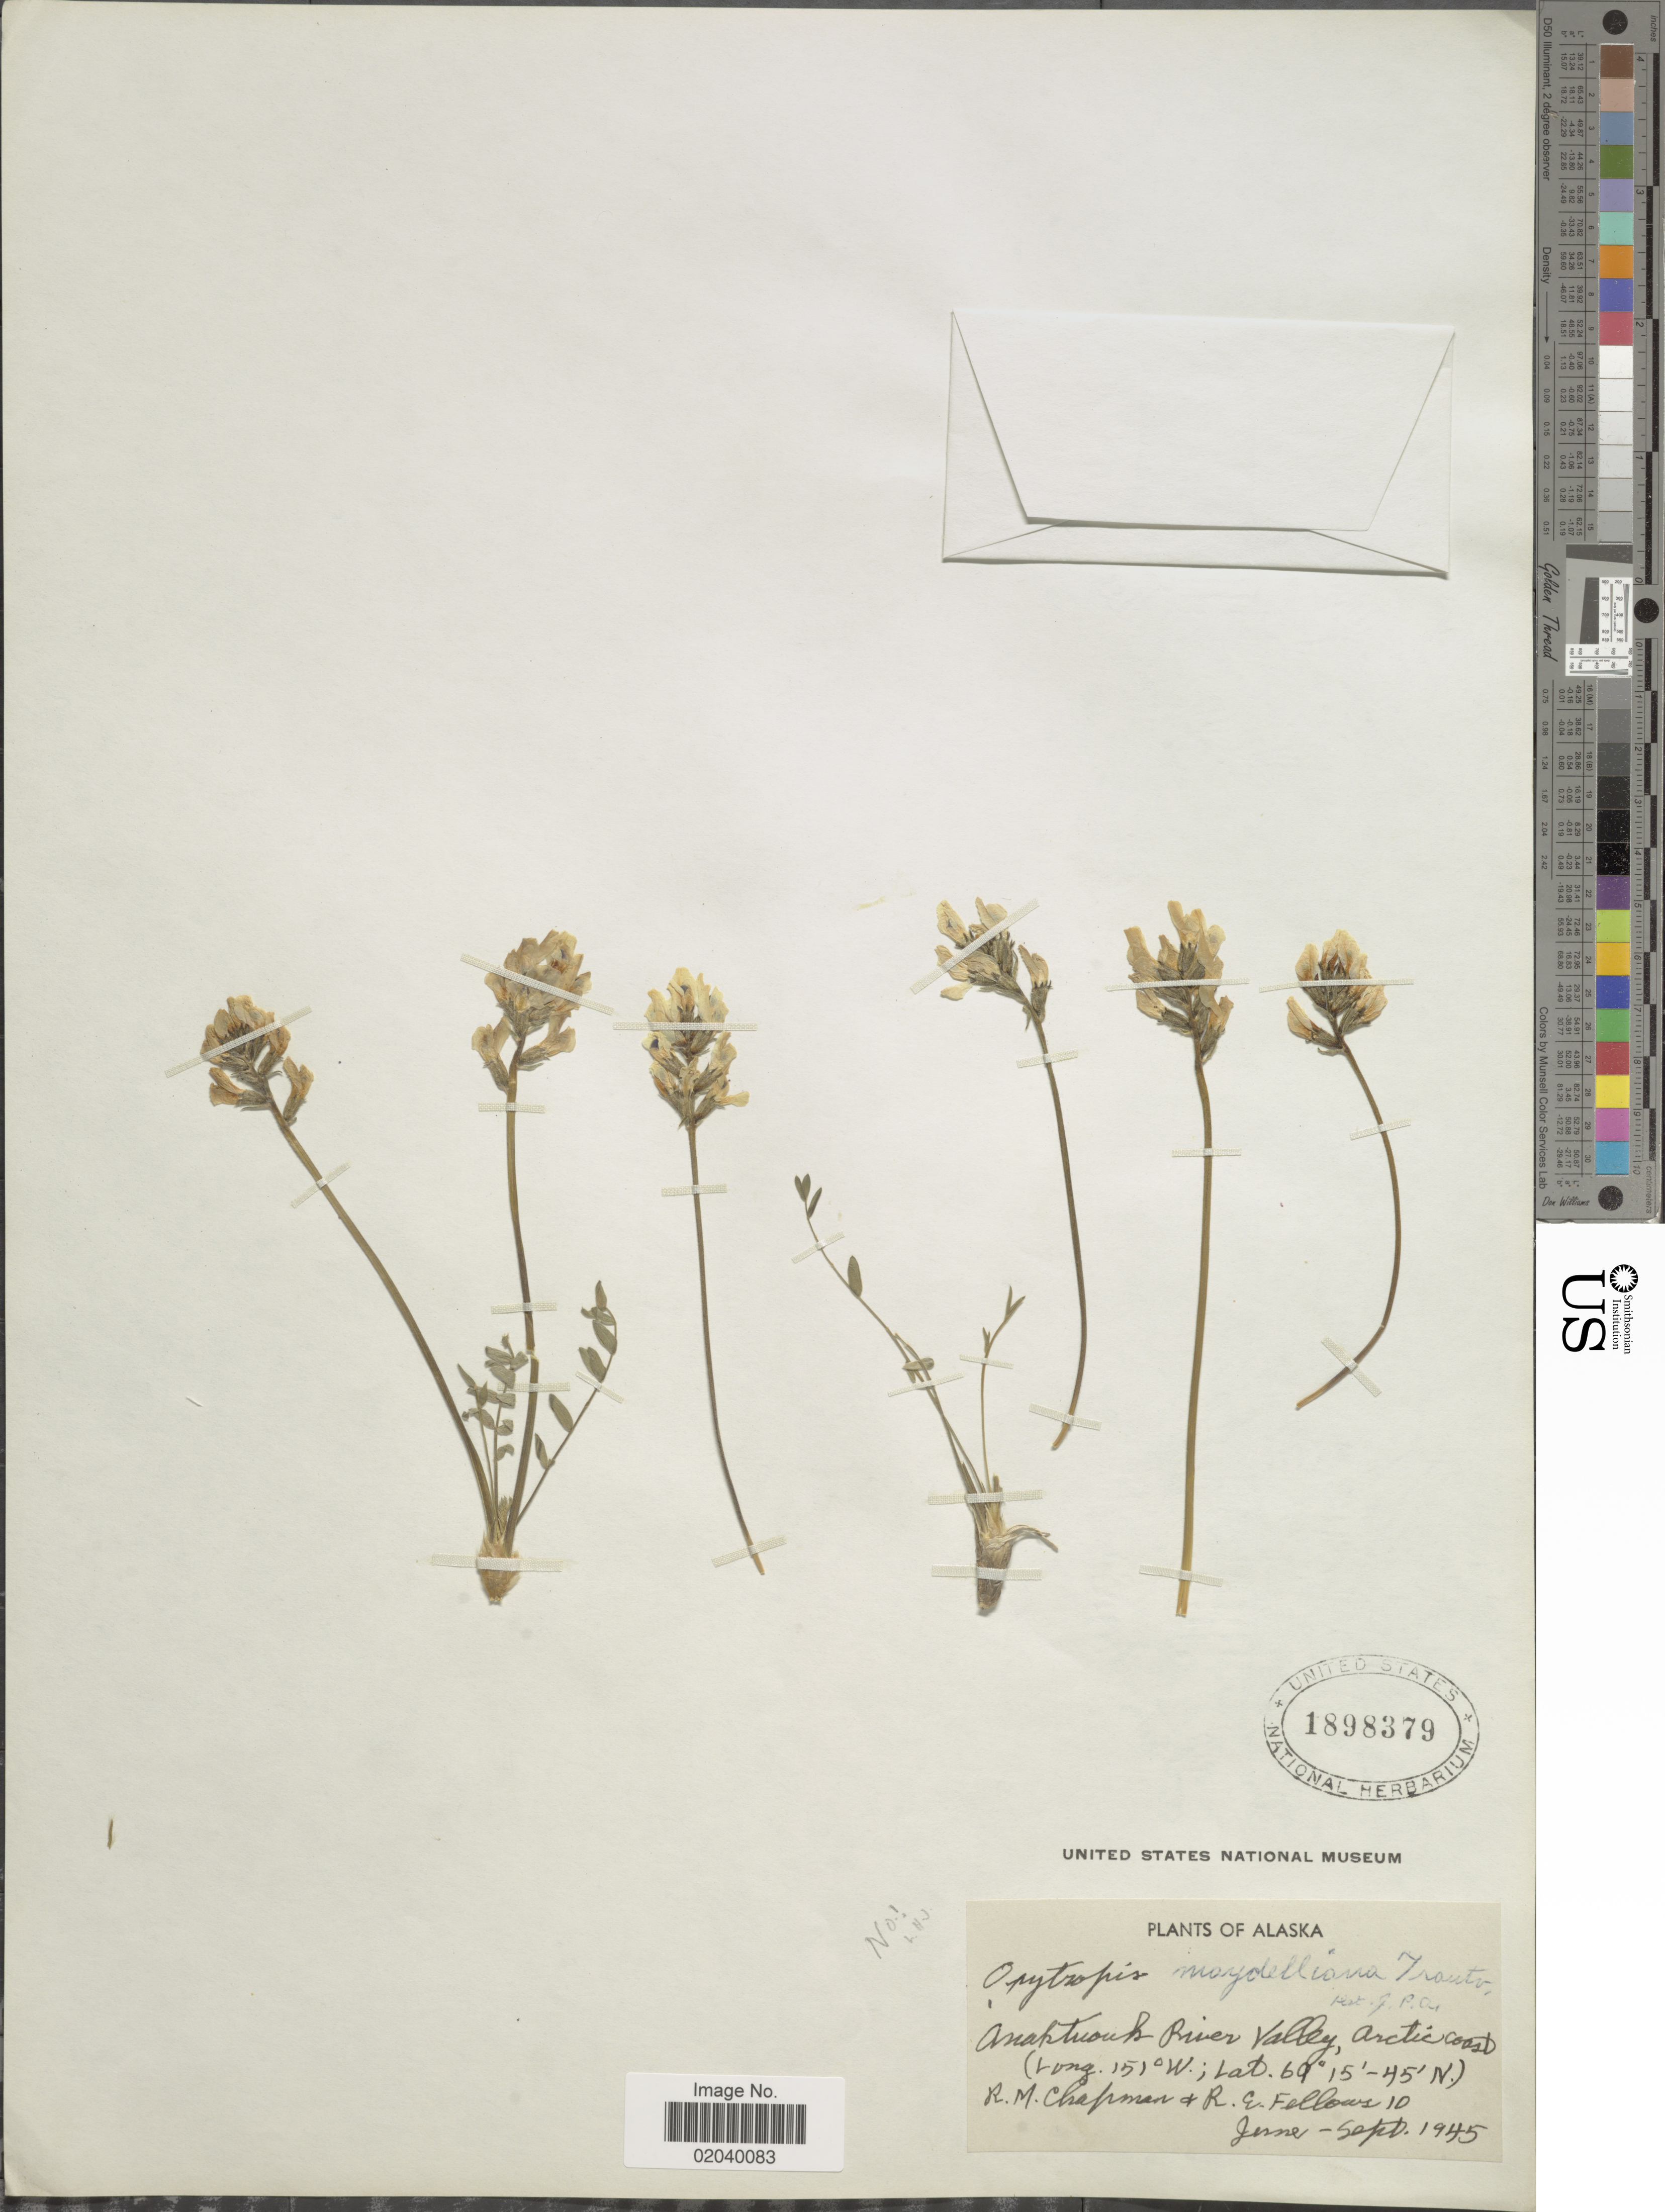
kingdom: Plantae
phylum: Tracheophyta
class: Magnoliopsida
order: Fabales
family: Fabaceae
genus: Oxytropis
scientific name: Oxytropis maydelliana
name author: Trautv.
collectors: R. M. Chapman & R. Fellows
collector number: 10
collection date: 1945-06/1945-09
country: United States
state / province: Alaska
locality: Anaktuvuk River Valley, Arctic Coast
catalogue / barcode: US 1898379